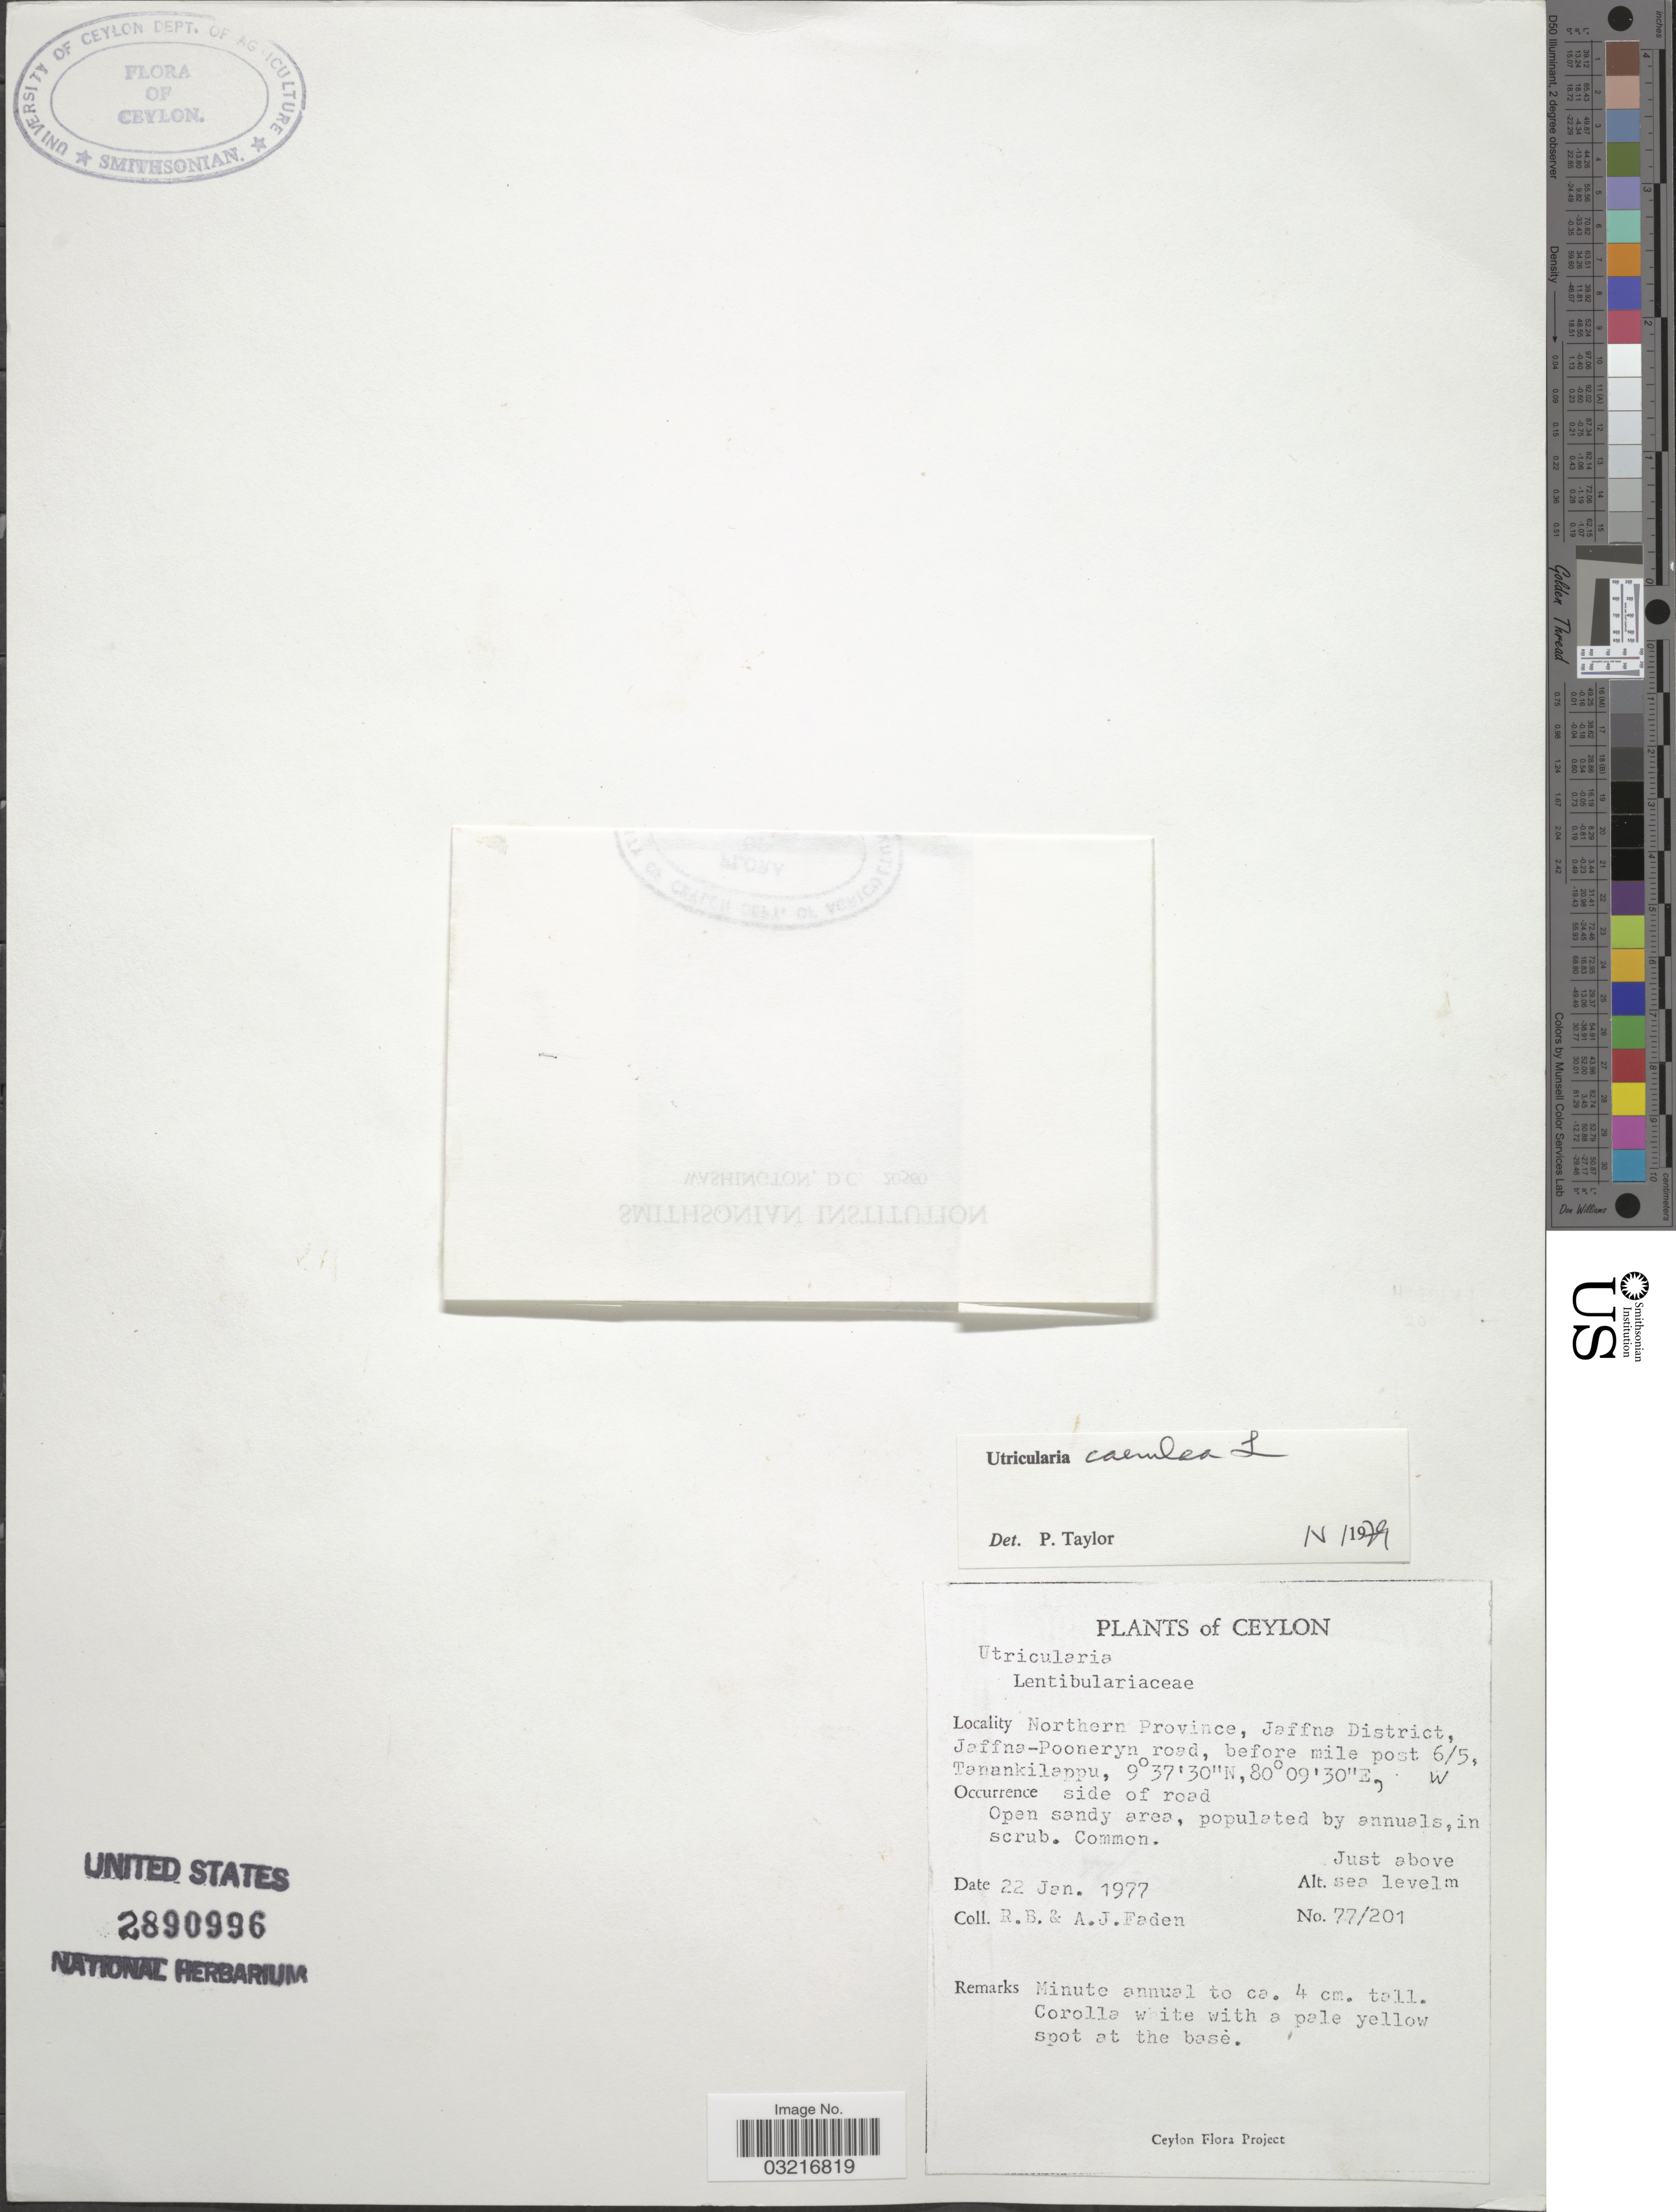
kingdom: Plantae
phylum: Tracheophyta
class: Magnoliopsida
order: Lamiales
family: Lentibulariaceae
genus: Utricularia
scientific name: Utricularia caerulea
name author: L.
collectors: R. B. Faden & A. J. Faden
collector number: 77/201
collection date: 1977-01-22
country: Sri Lanka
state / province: Northern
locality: Ceylon, Jaffna District, Jaffna-Pooneryn road, before mile post 6/5, Tanankilappu.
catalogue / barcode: US 2890996